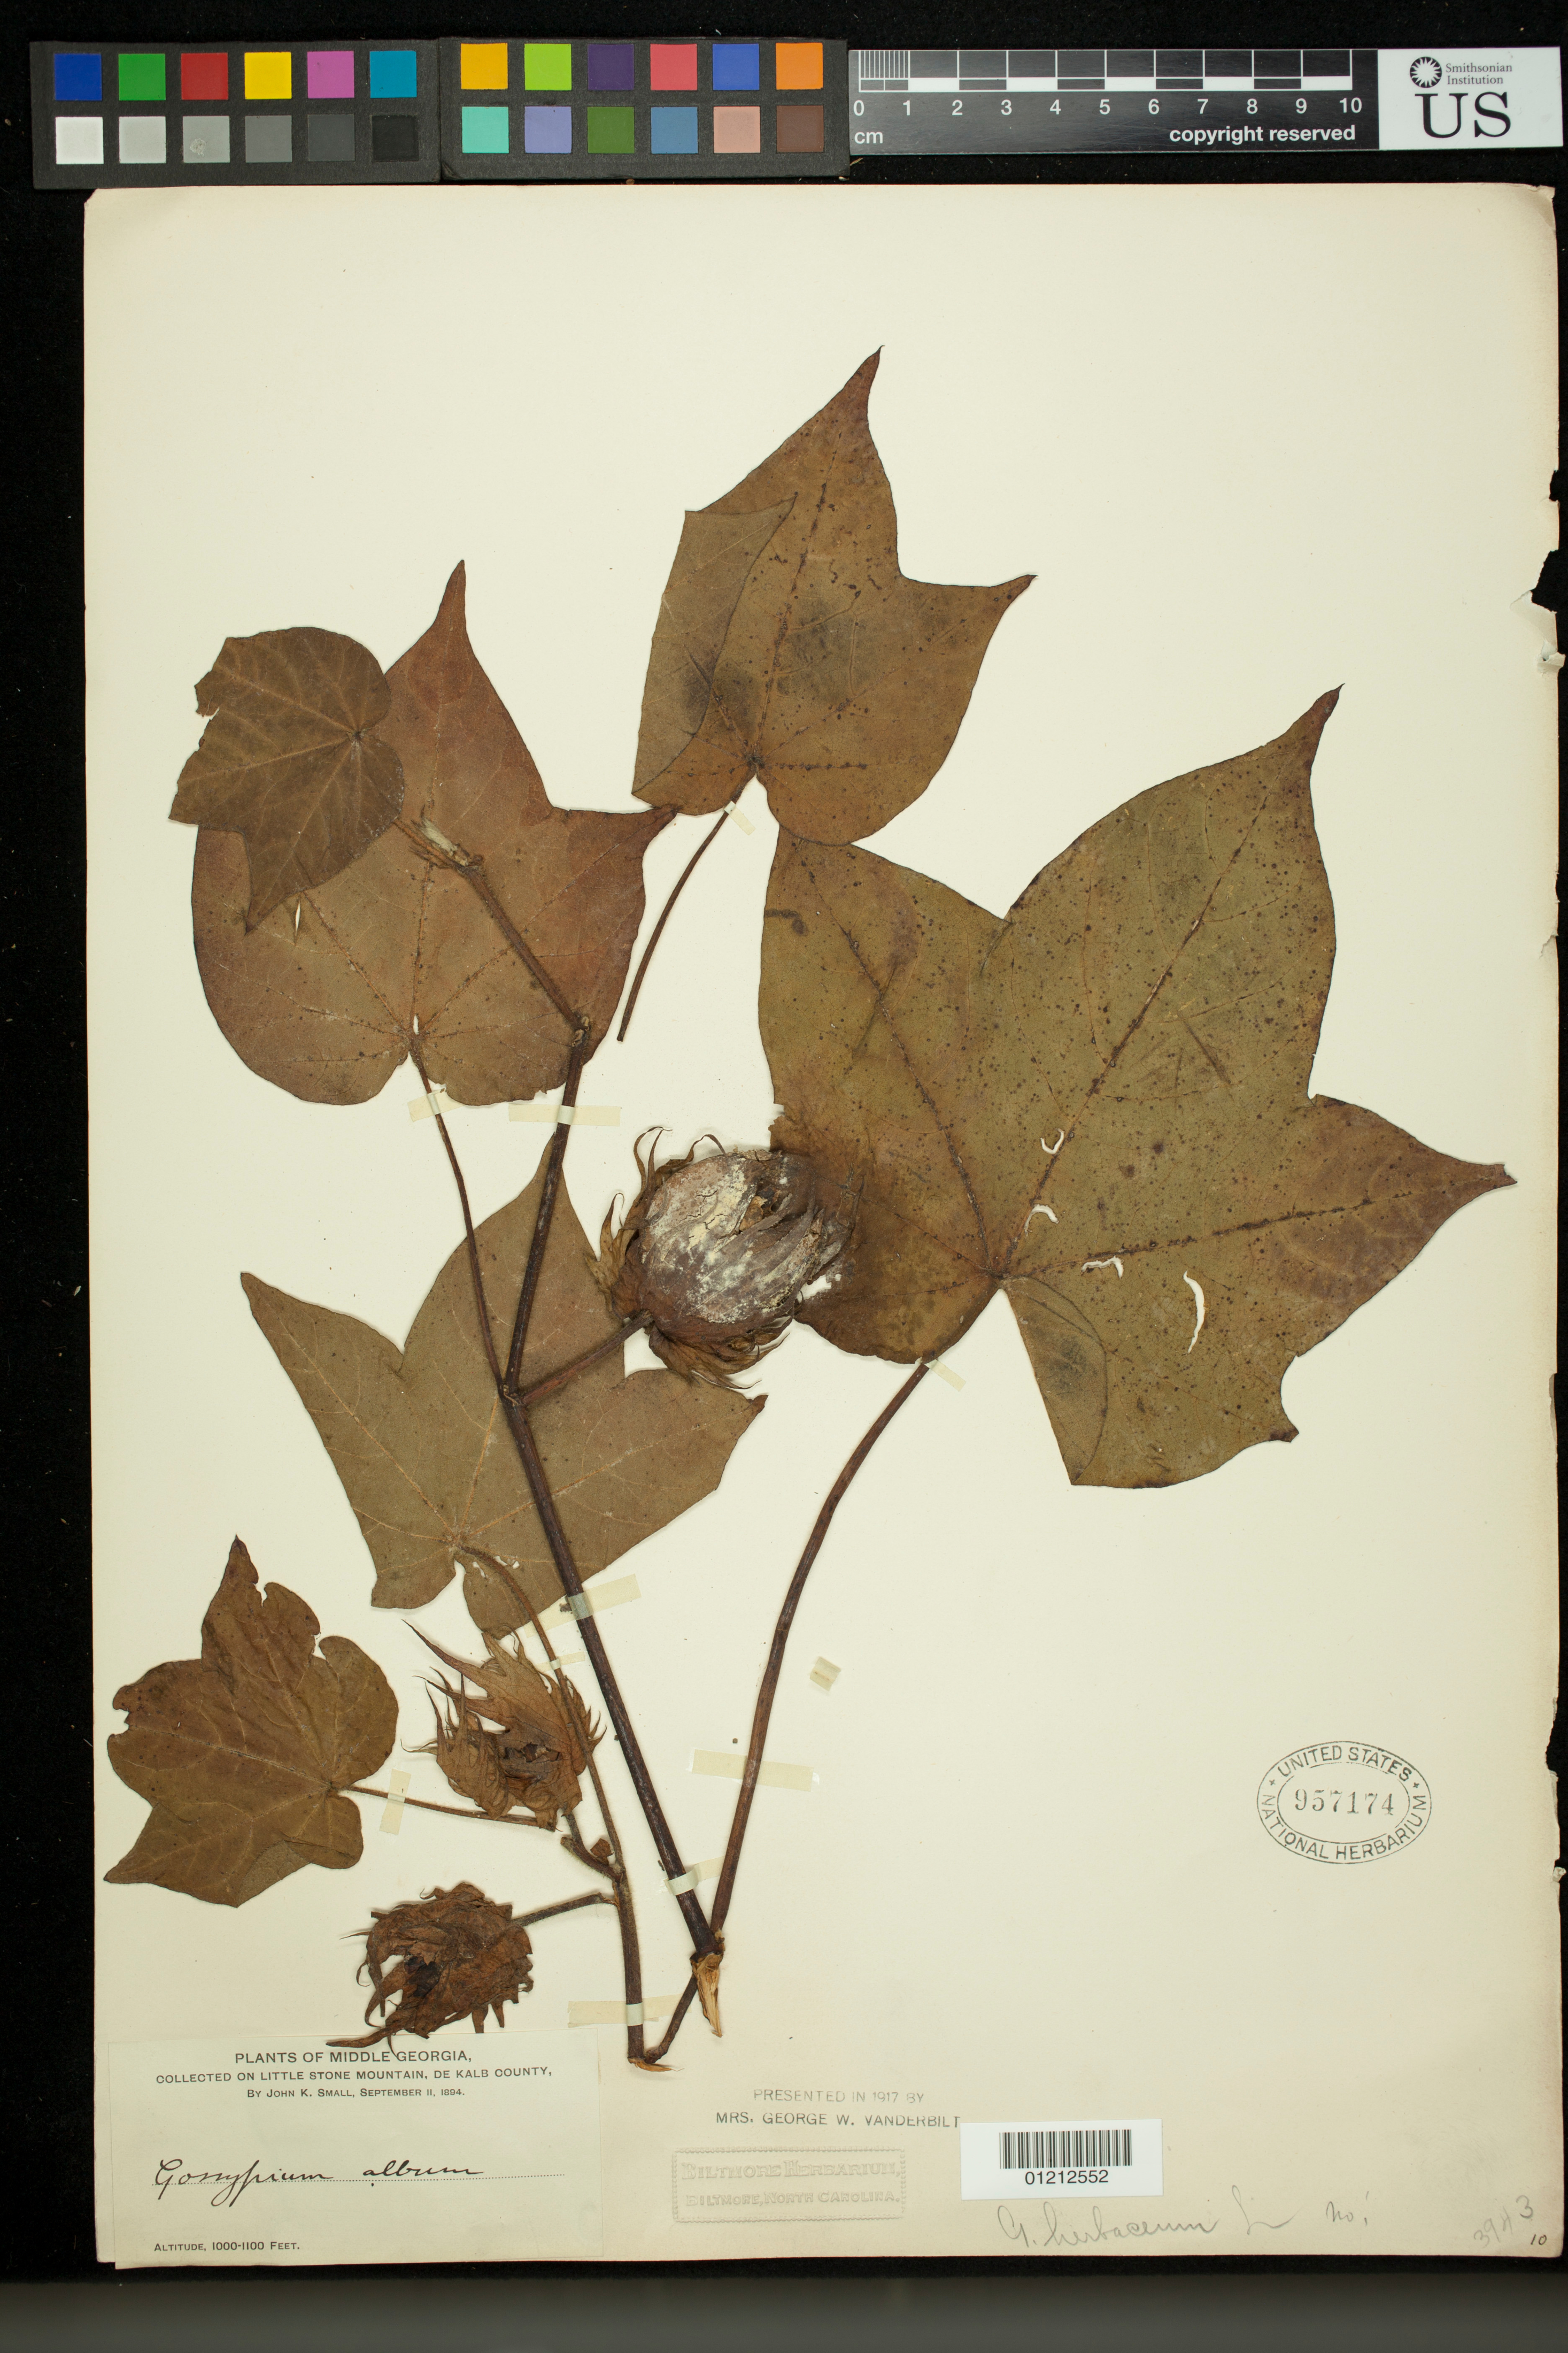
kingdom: Plantae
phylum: Tracheophyta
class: Magnoliopsida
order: Malvales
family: Malvaceae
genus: Gossypium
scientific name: Gossypium hirsutum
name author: L.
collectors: J. K. Small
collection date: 1894-09-11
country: United States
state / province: Georgia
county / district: DeKalb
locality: Little Stone Mountain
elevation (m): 305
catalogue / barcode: US 957174